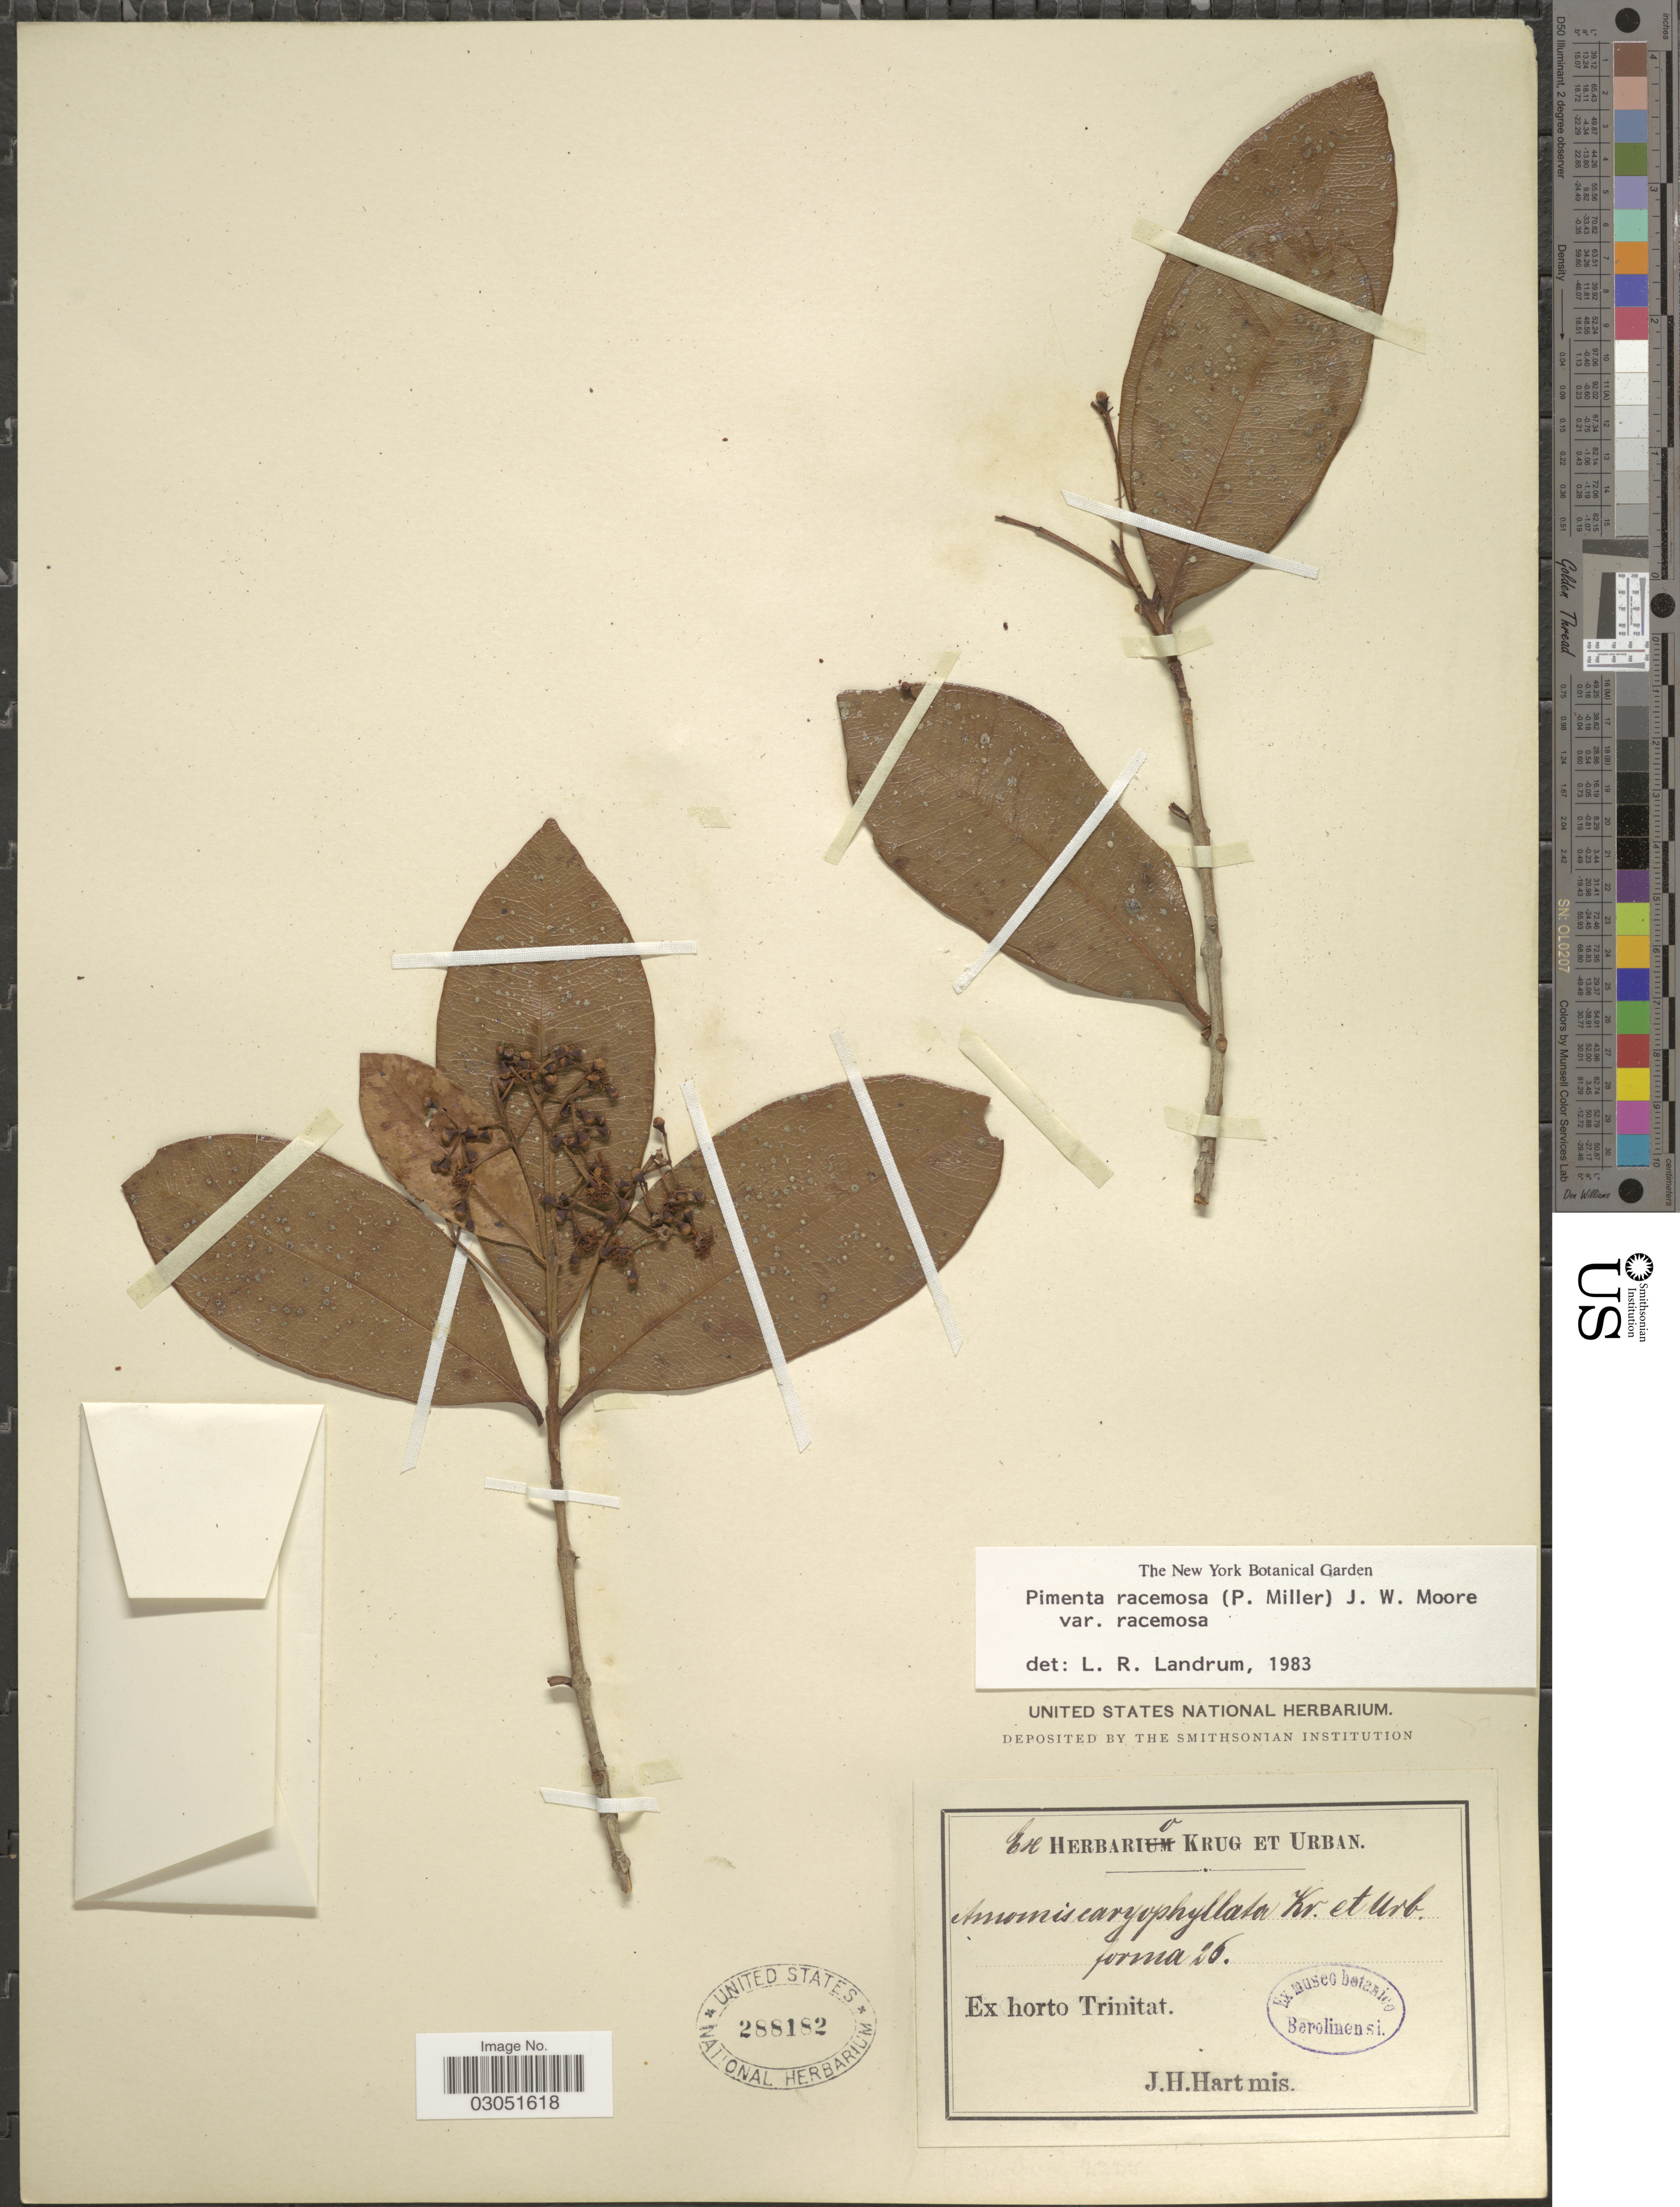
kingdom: Plantae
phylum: Tracheophyta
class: Magnoliopsida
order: Myrtales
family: Myrtaceae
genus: Pimenta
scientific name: Pimenta racemosa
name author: (Mill.) J.W. Moore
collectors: J. H. Hart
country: Trinidad and Tobago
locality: Ex horto Trinitat.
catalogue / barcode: US 288182